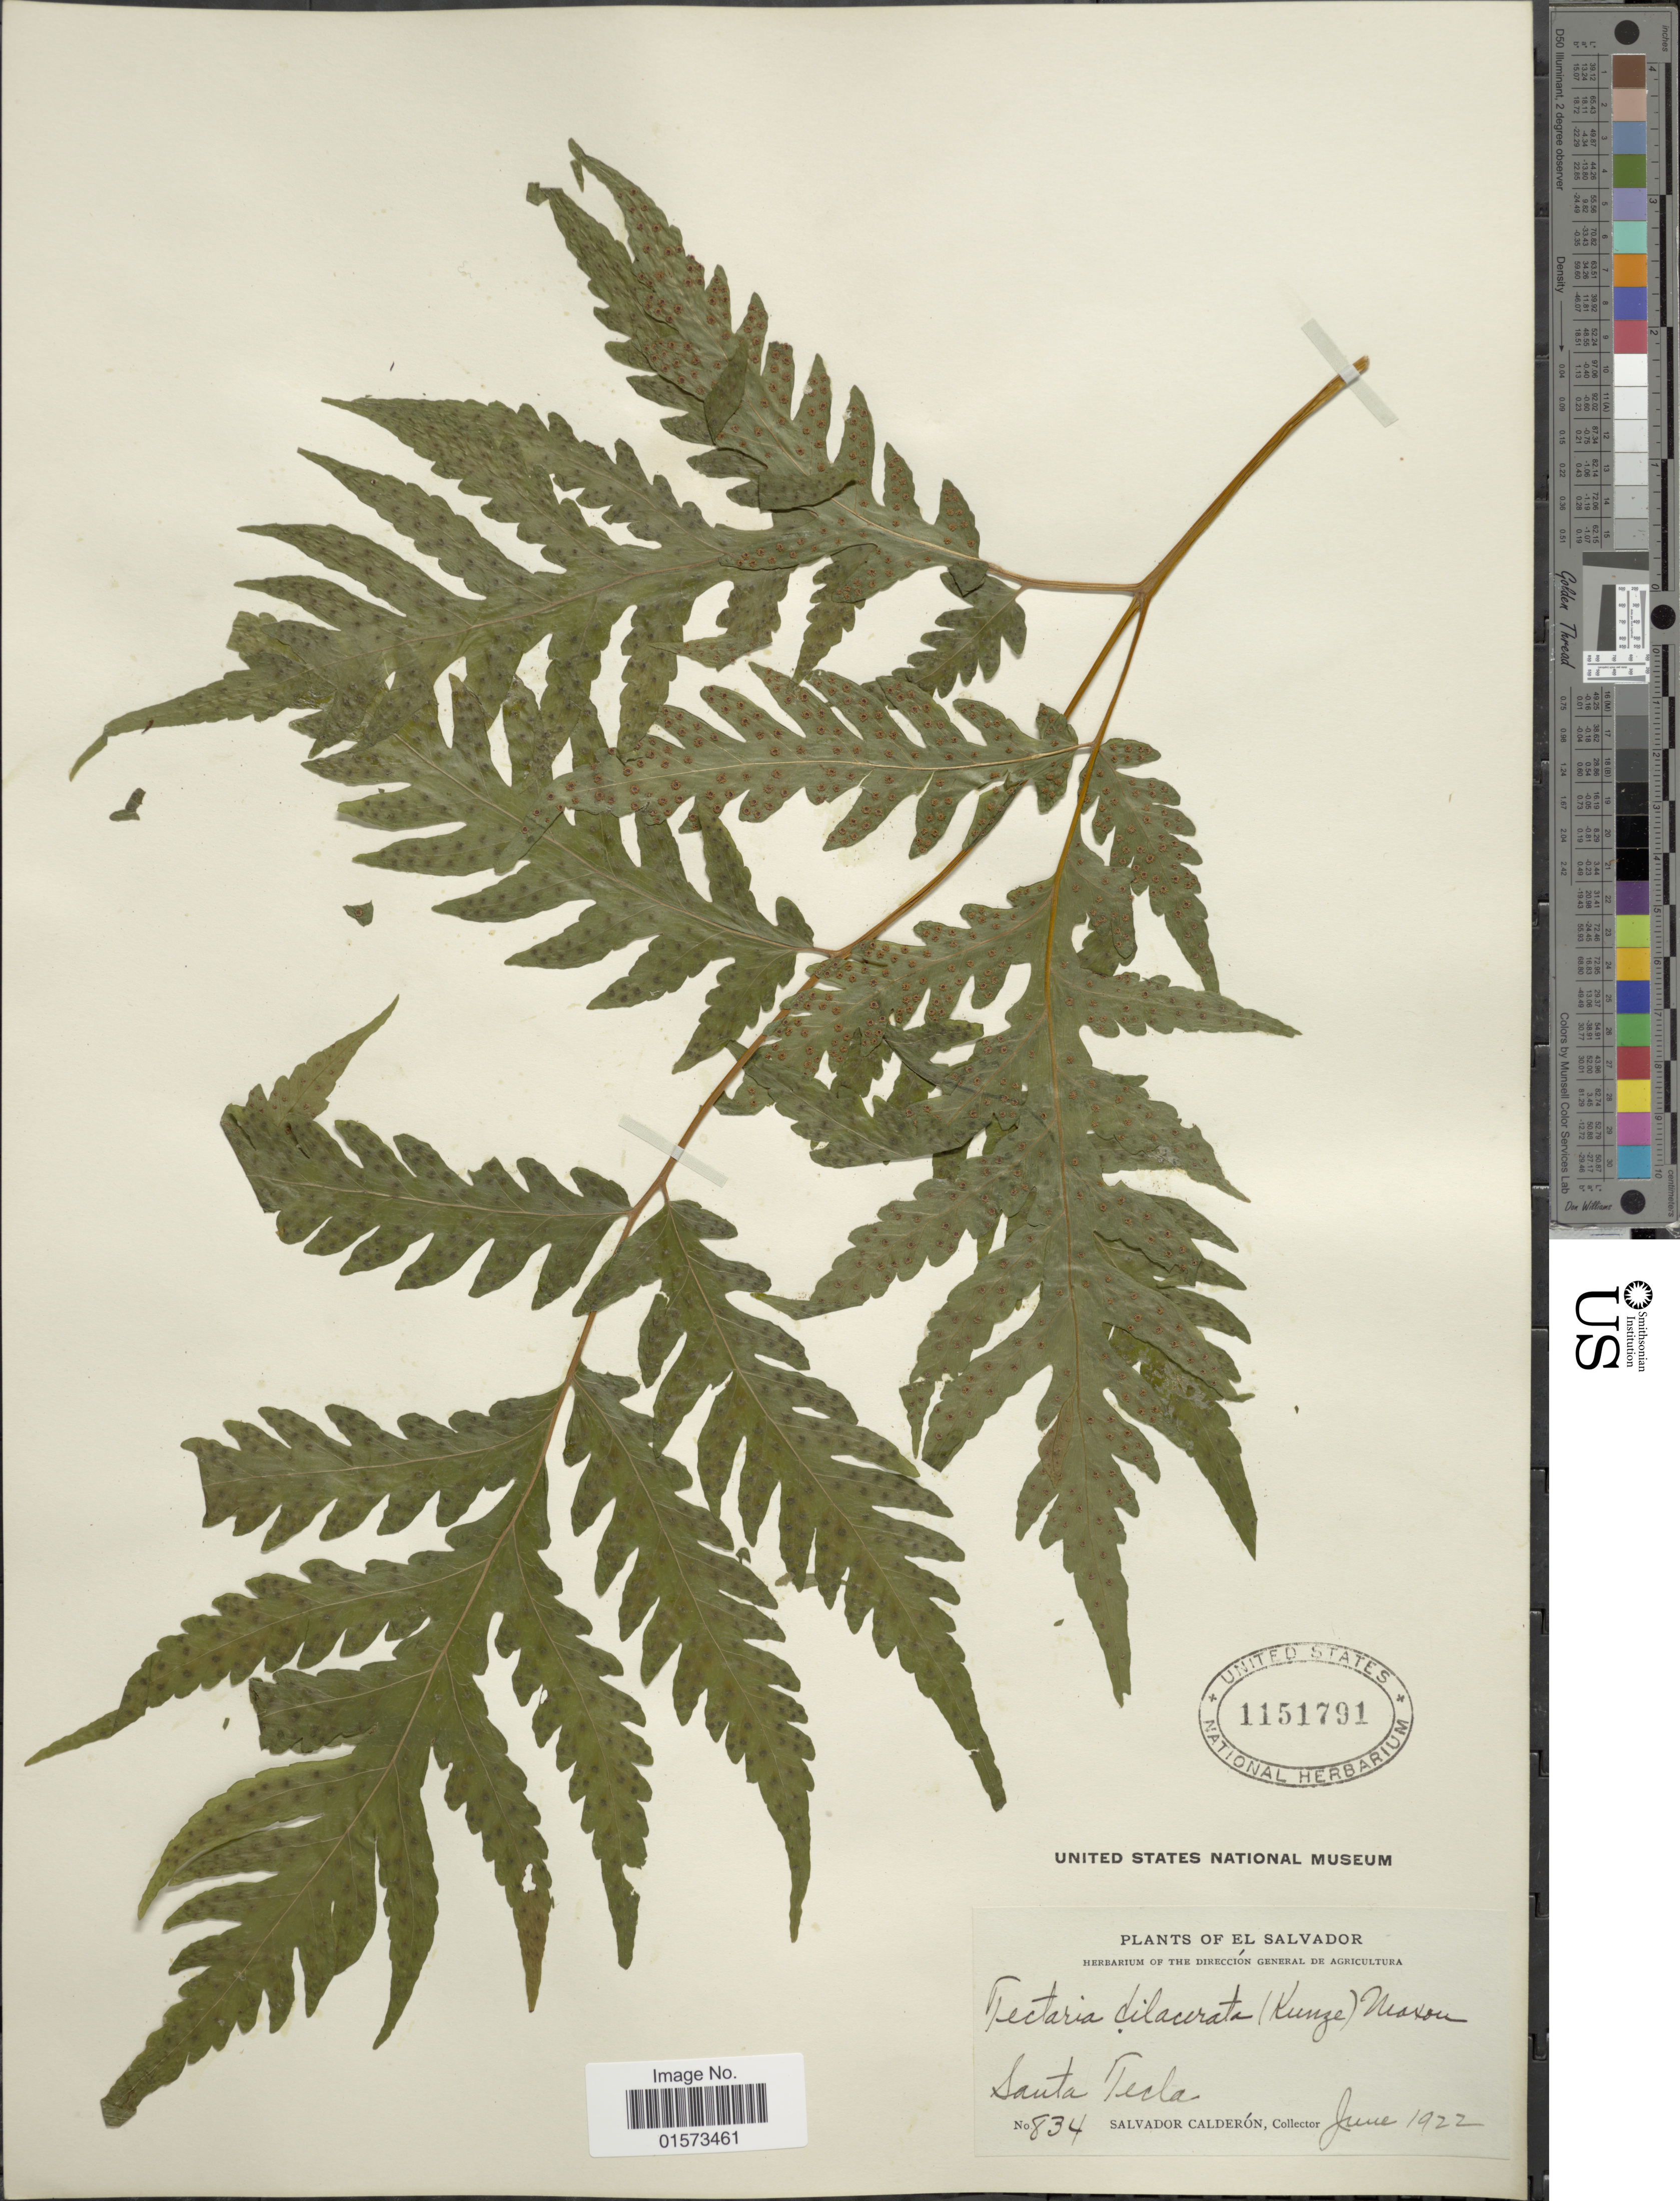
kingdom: Plantae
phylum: Tracheophyta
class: Polypodiopsida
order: Polypodiales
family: Tectariaceae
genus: Tectaria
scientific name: Tectaria mexicana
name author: (Fée) C.V. Morton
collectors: S. Calderón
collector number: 834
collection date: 1922-09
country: El Salvador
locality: Santa Tecla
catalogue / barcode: US 1151791